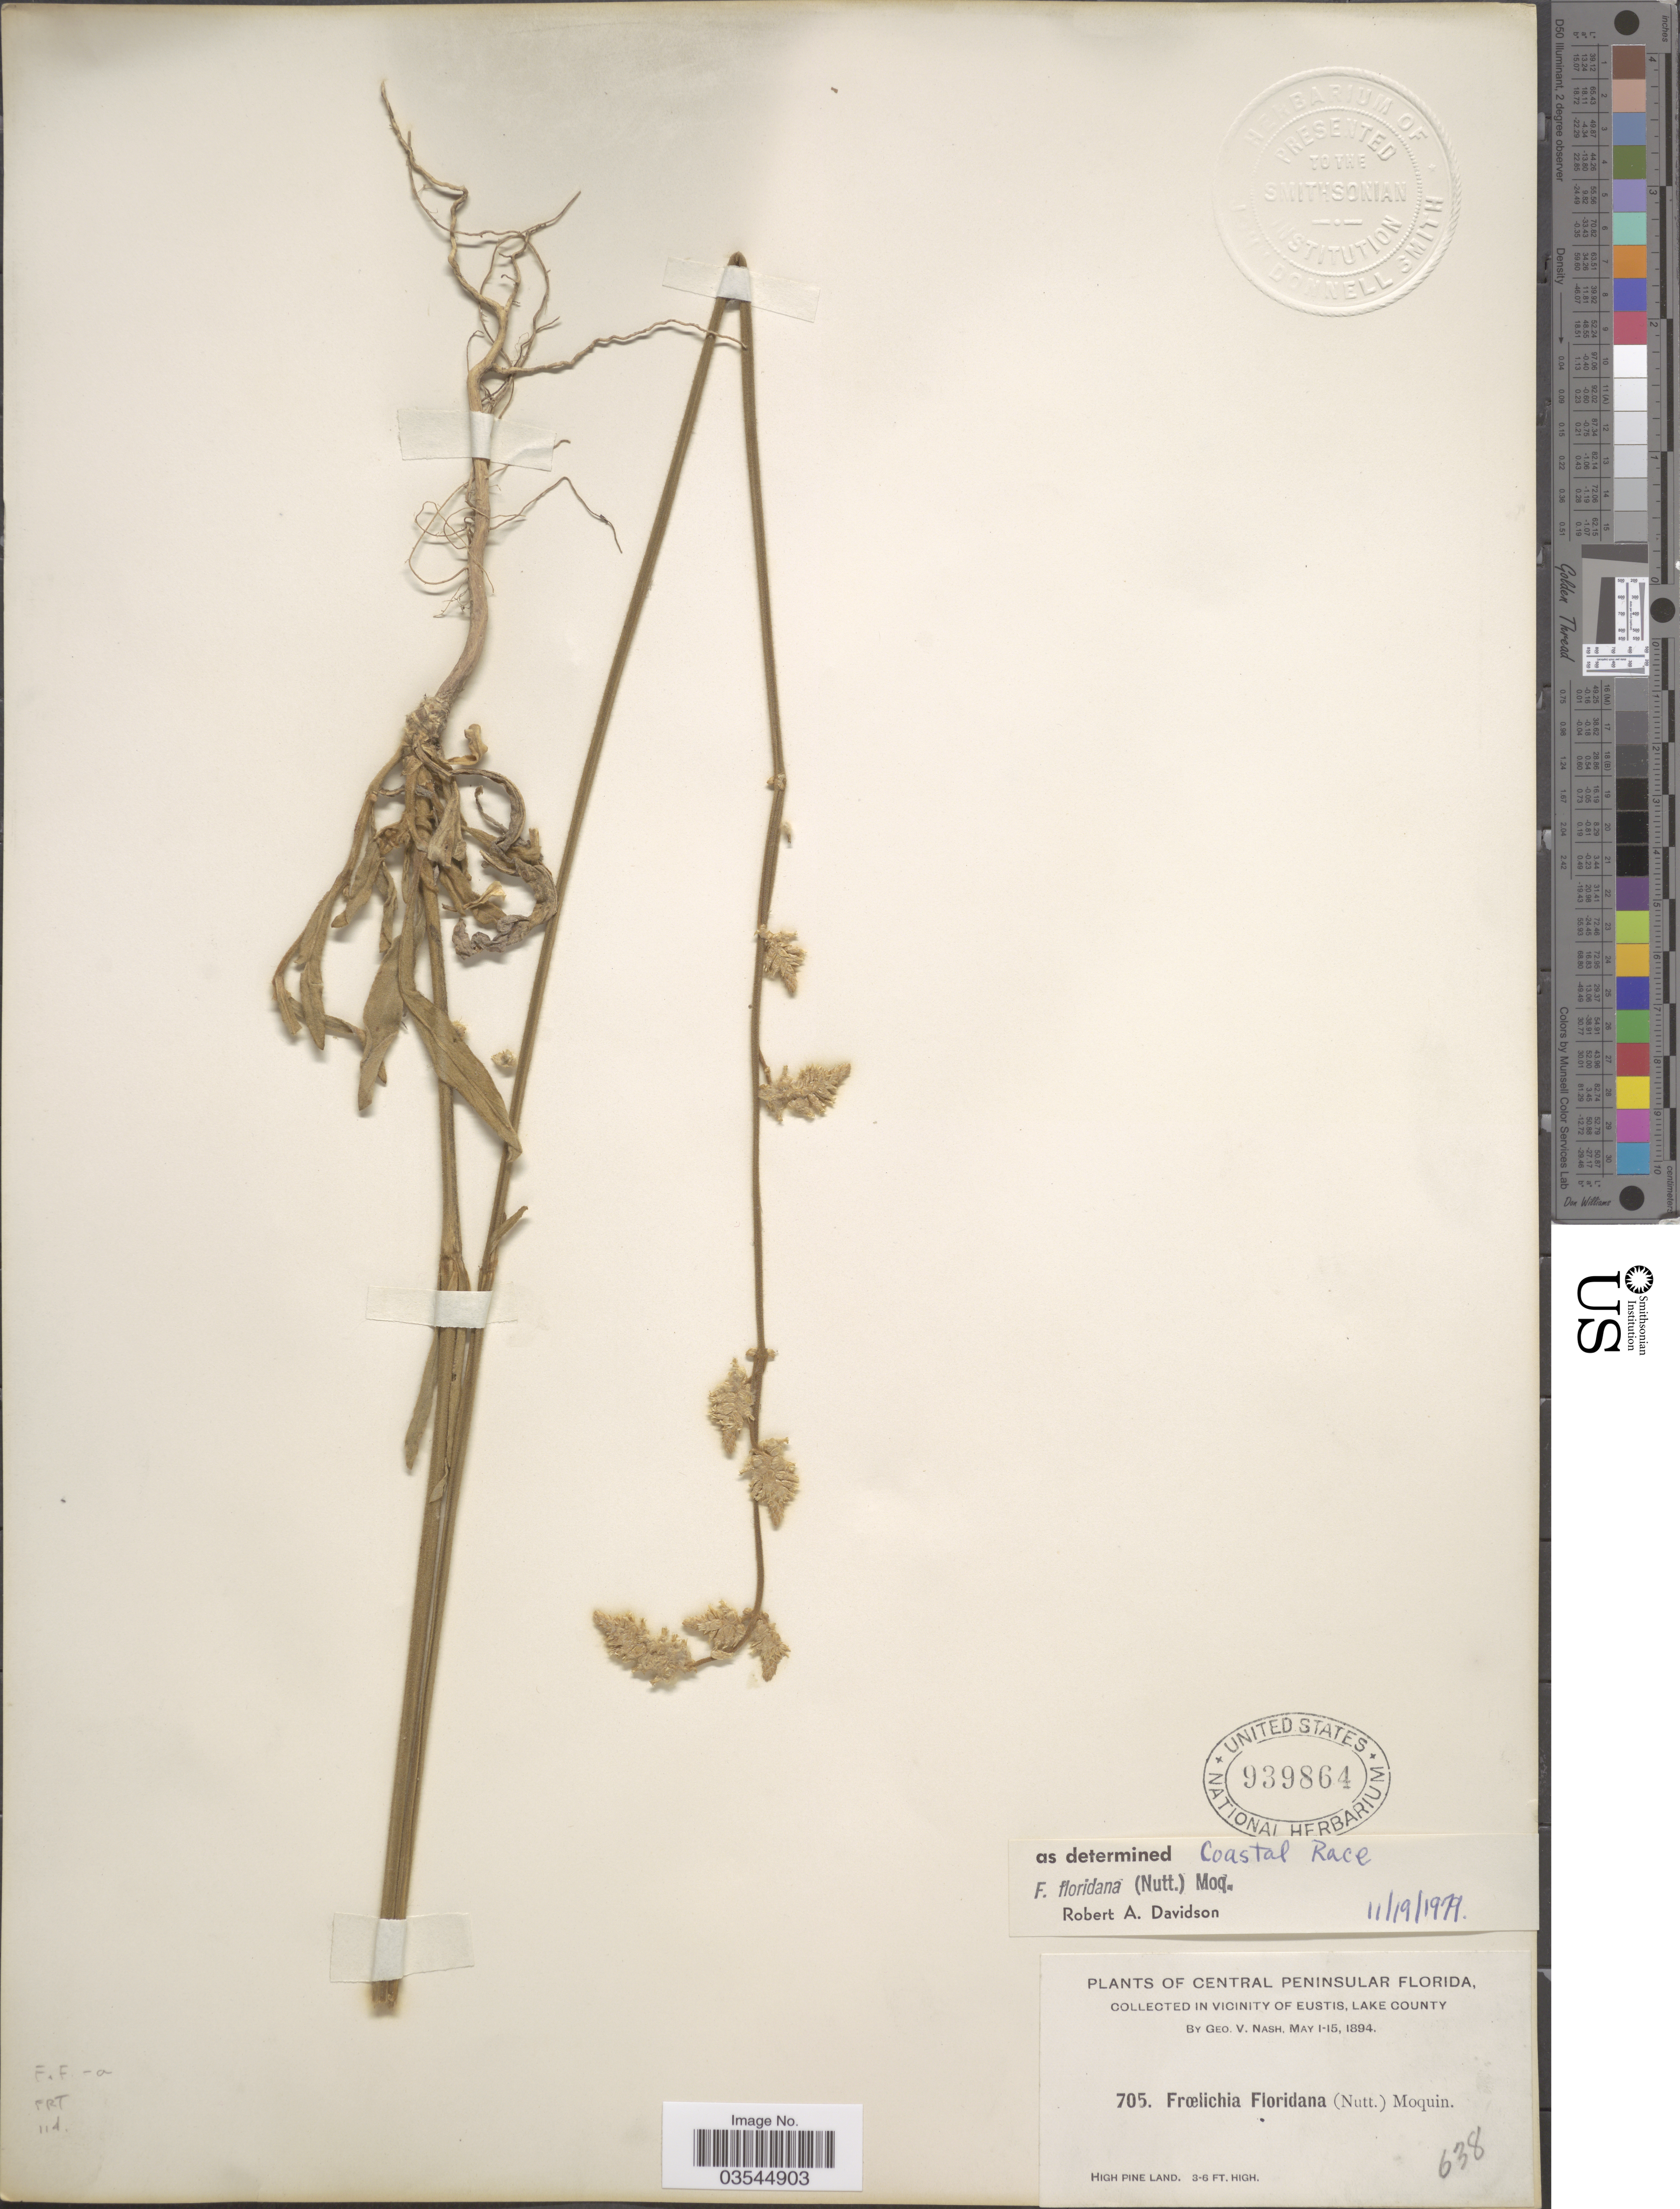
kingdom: Plantae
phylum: Tracheophyta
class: Magnoliopsida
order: Caryophyllales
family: Amaranthaceae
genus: Froelichia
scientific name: Froelichia floridana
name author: (Nutt.) Moq.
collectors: G. V. Nash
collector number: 705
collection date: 1894-05-01/1894-05-15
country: United States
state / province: Florida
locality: Central Peninsular Florida. In vicinity of Eustis, Lake County.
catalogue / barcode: US 939864